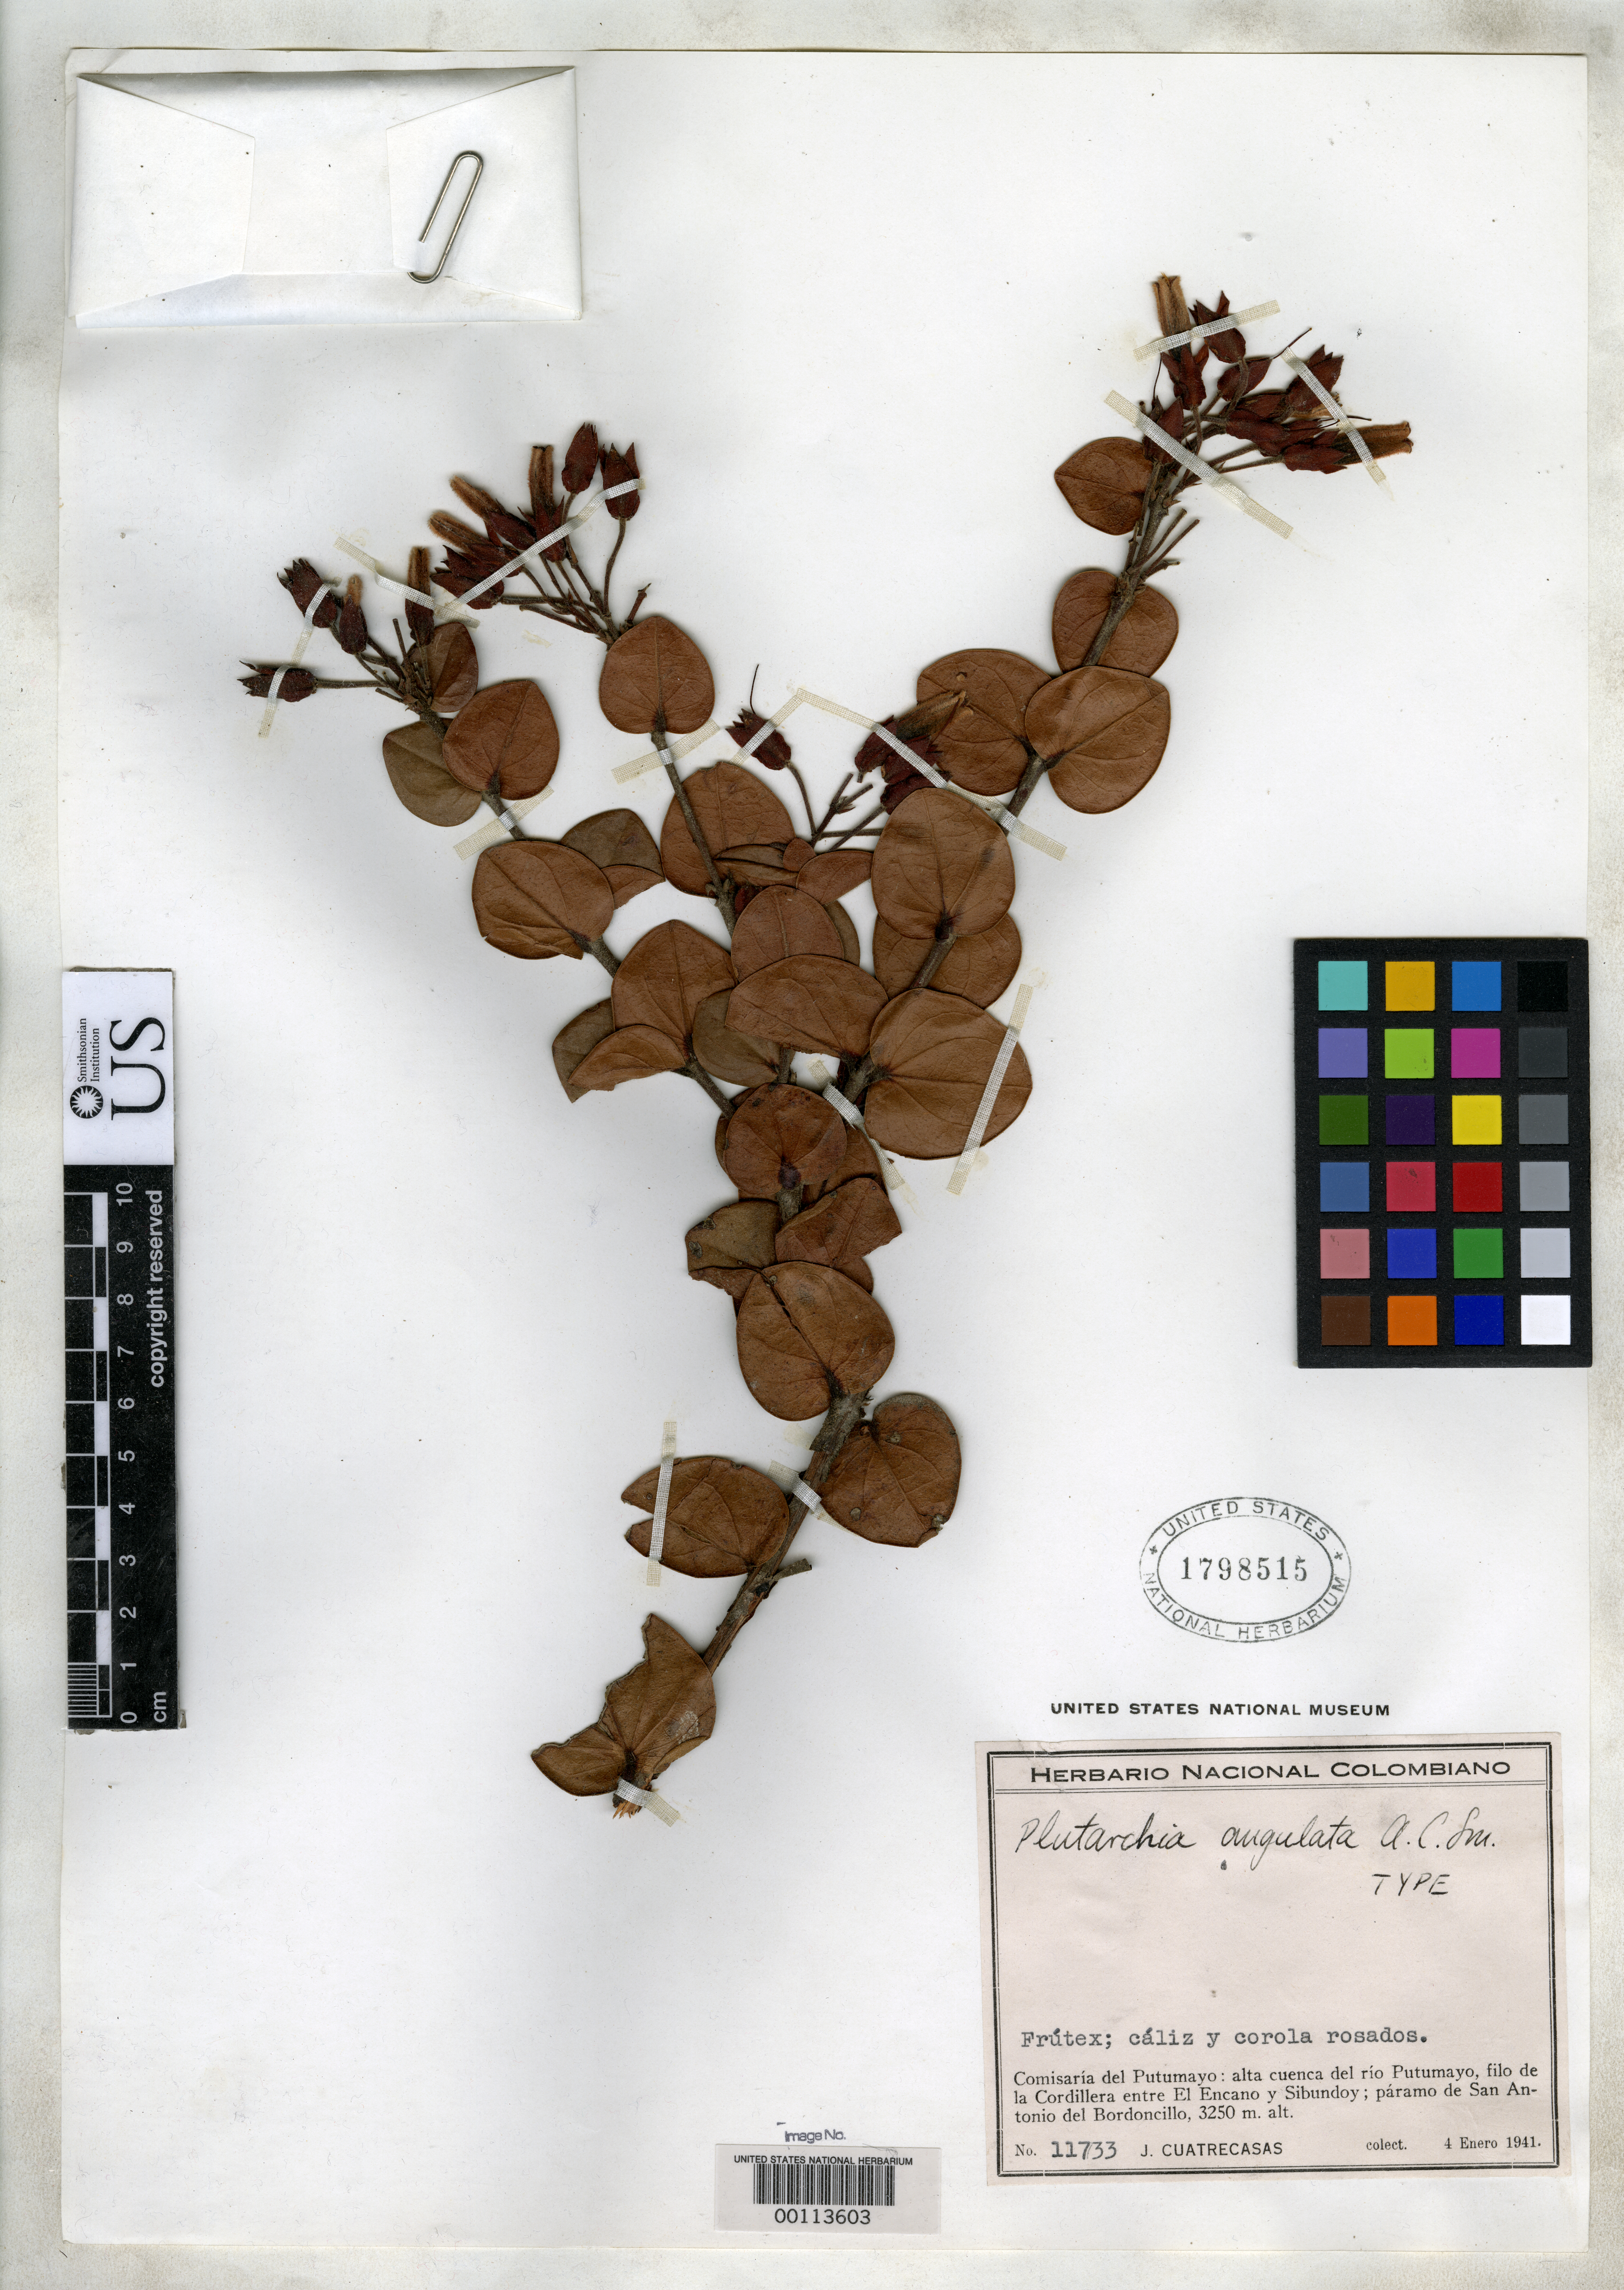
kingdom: Plantae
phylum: Tracheophyta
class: Magnoliopsida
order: Ericales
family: Ericaceae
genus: Plutarchia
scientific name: Plutarchia angulata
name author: A.C. Sm.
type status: Holotype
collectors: J. Cuatrecasas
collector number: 11733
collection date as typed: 04 Jan 1941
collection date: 1941-01-04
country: Colombia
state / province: Putumayo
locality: Rio Putumayo, between El Encaño and Sibundoy, San Antonia del Bordoncillo.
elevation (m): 3250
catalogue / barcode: US 1798515